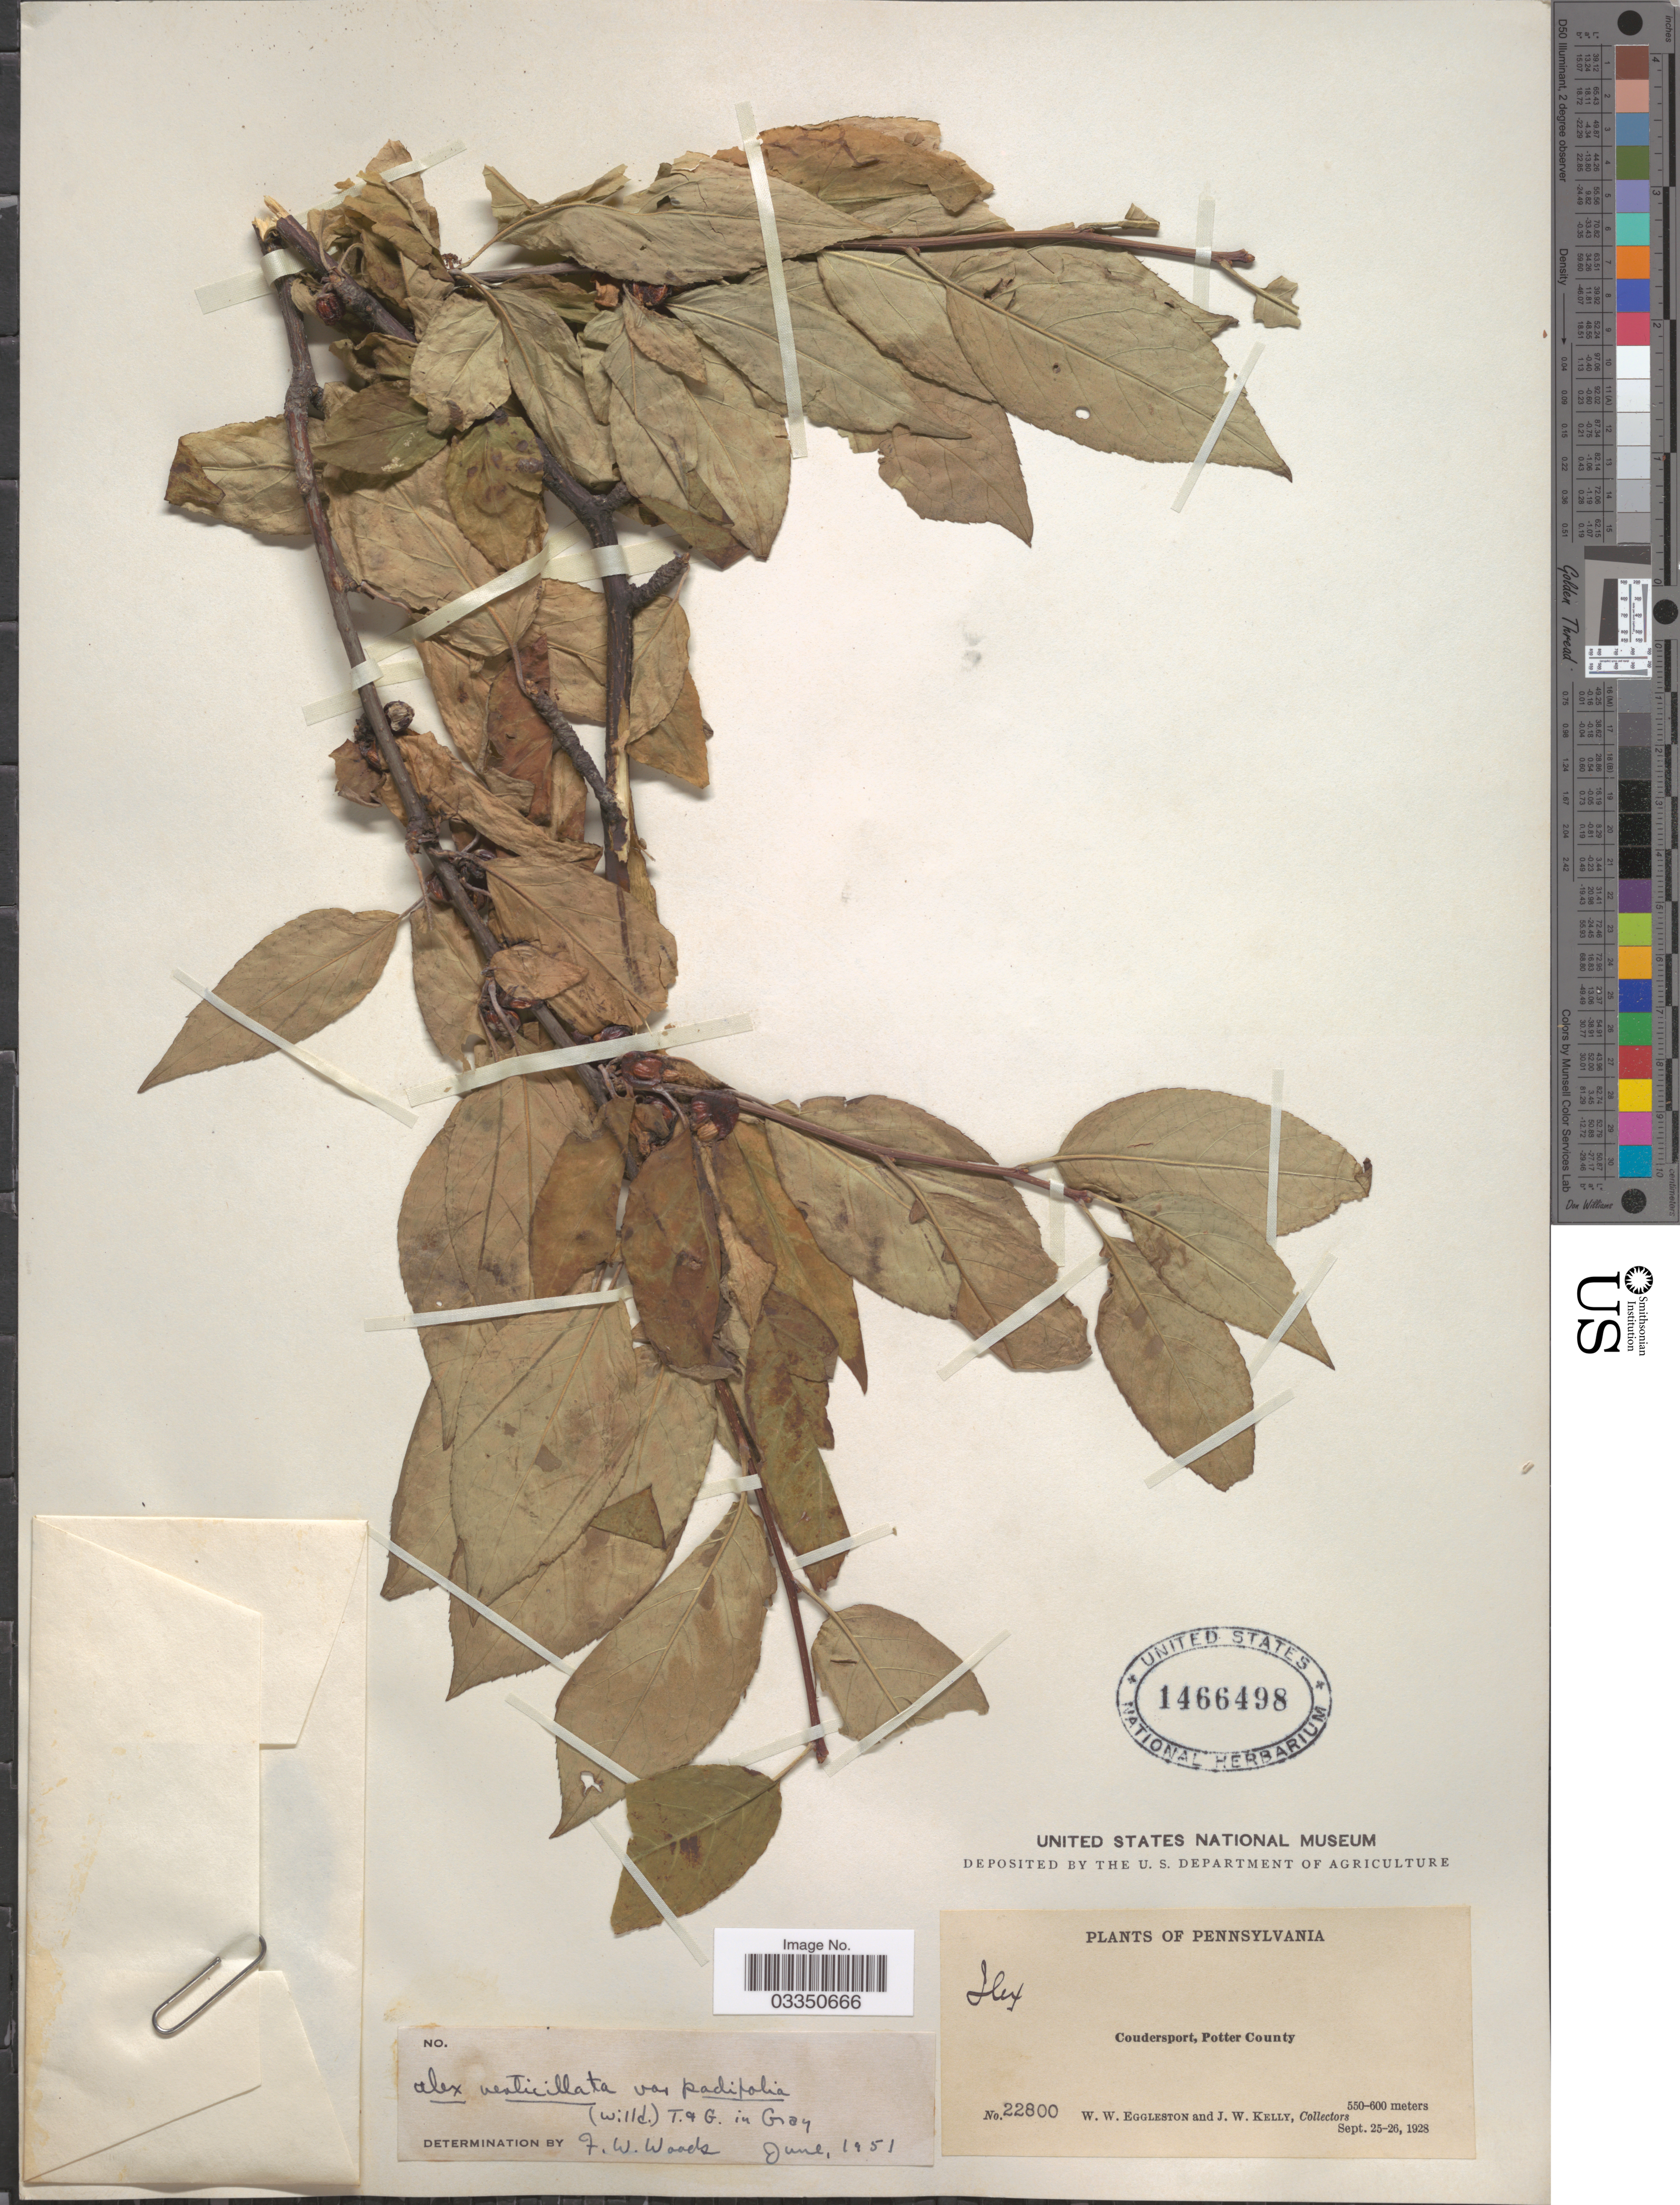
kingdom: Plantae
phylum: Tracheophyta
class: Magnoliopsida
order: Aquifoliales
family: Aquifoliaceae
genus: Ilex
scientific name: Ilex verticillata var. padifolia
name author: (Willd.) Torr. & A. Gray ex S. Watson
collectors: W. W. Eggleston & J. Kelly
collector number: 22800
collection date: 1928-09-25/1928-09-26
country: United States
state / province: Pennsylvania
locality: Coudersport, Potter County.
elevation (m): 550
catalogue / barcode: US 1466498